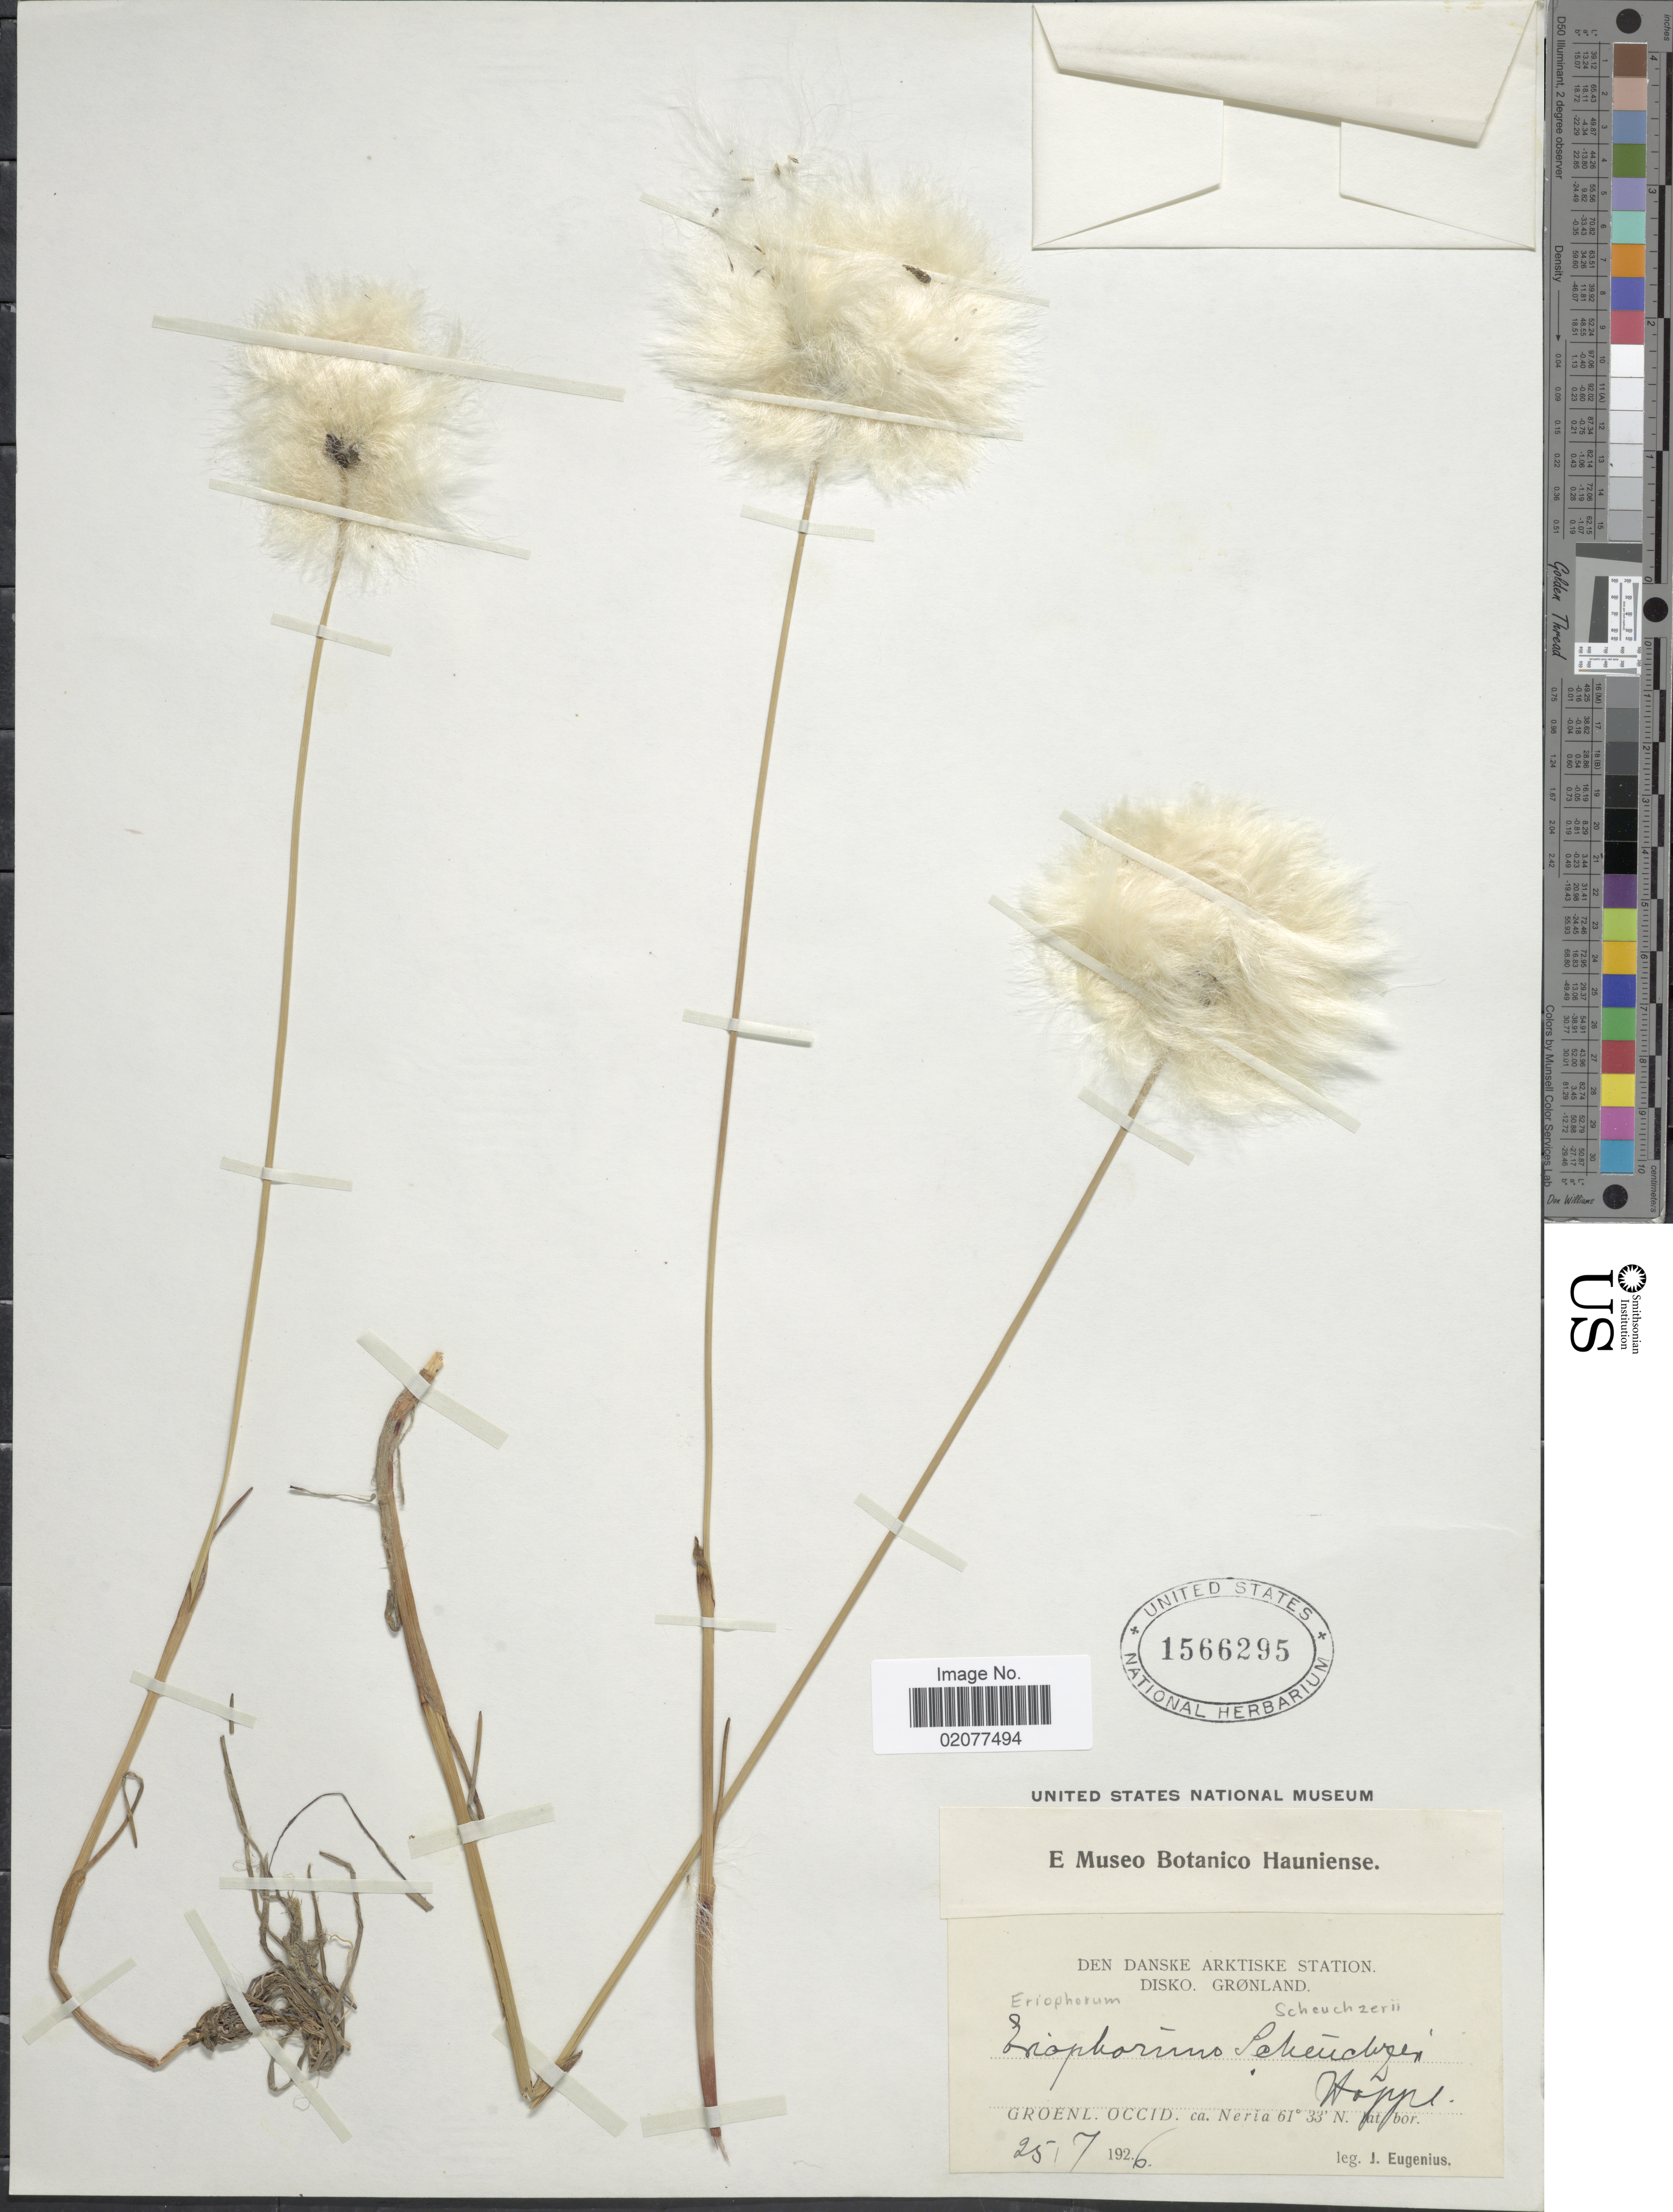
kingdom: Plantae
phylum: Tracheophyta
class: Liliopsida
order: Poales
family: Cyperaceae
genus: Eriophorum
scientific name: Eriophorum scheuchzeri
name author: Hoppe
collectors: J. Eugenius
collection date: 1926-07-25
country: Greenland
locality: Disko. Gronland. Groenl. Occid. ca. Neria.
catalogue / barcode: US 1566295